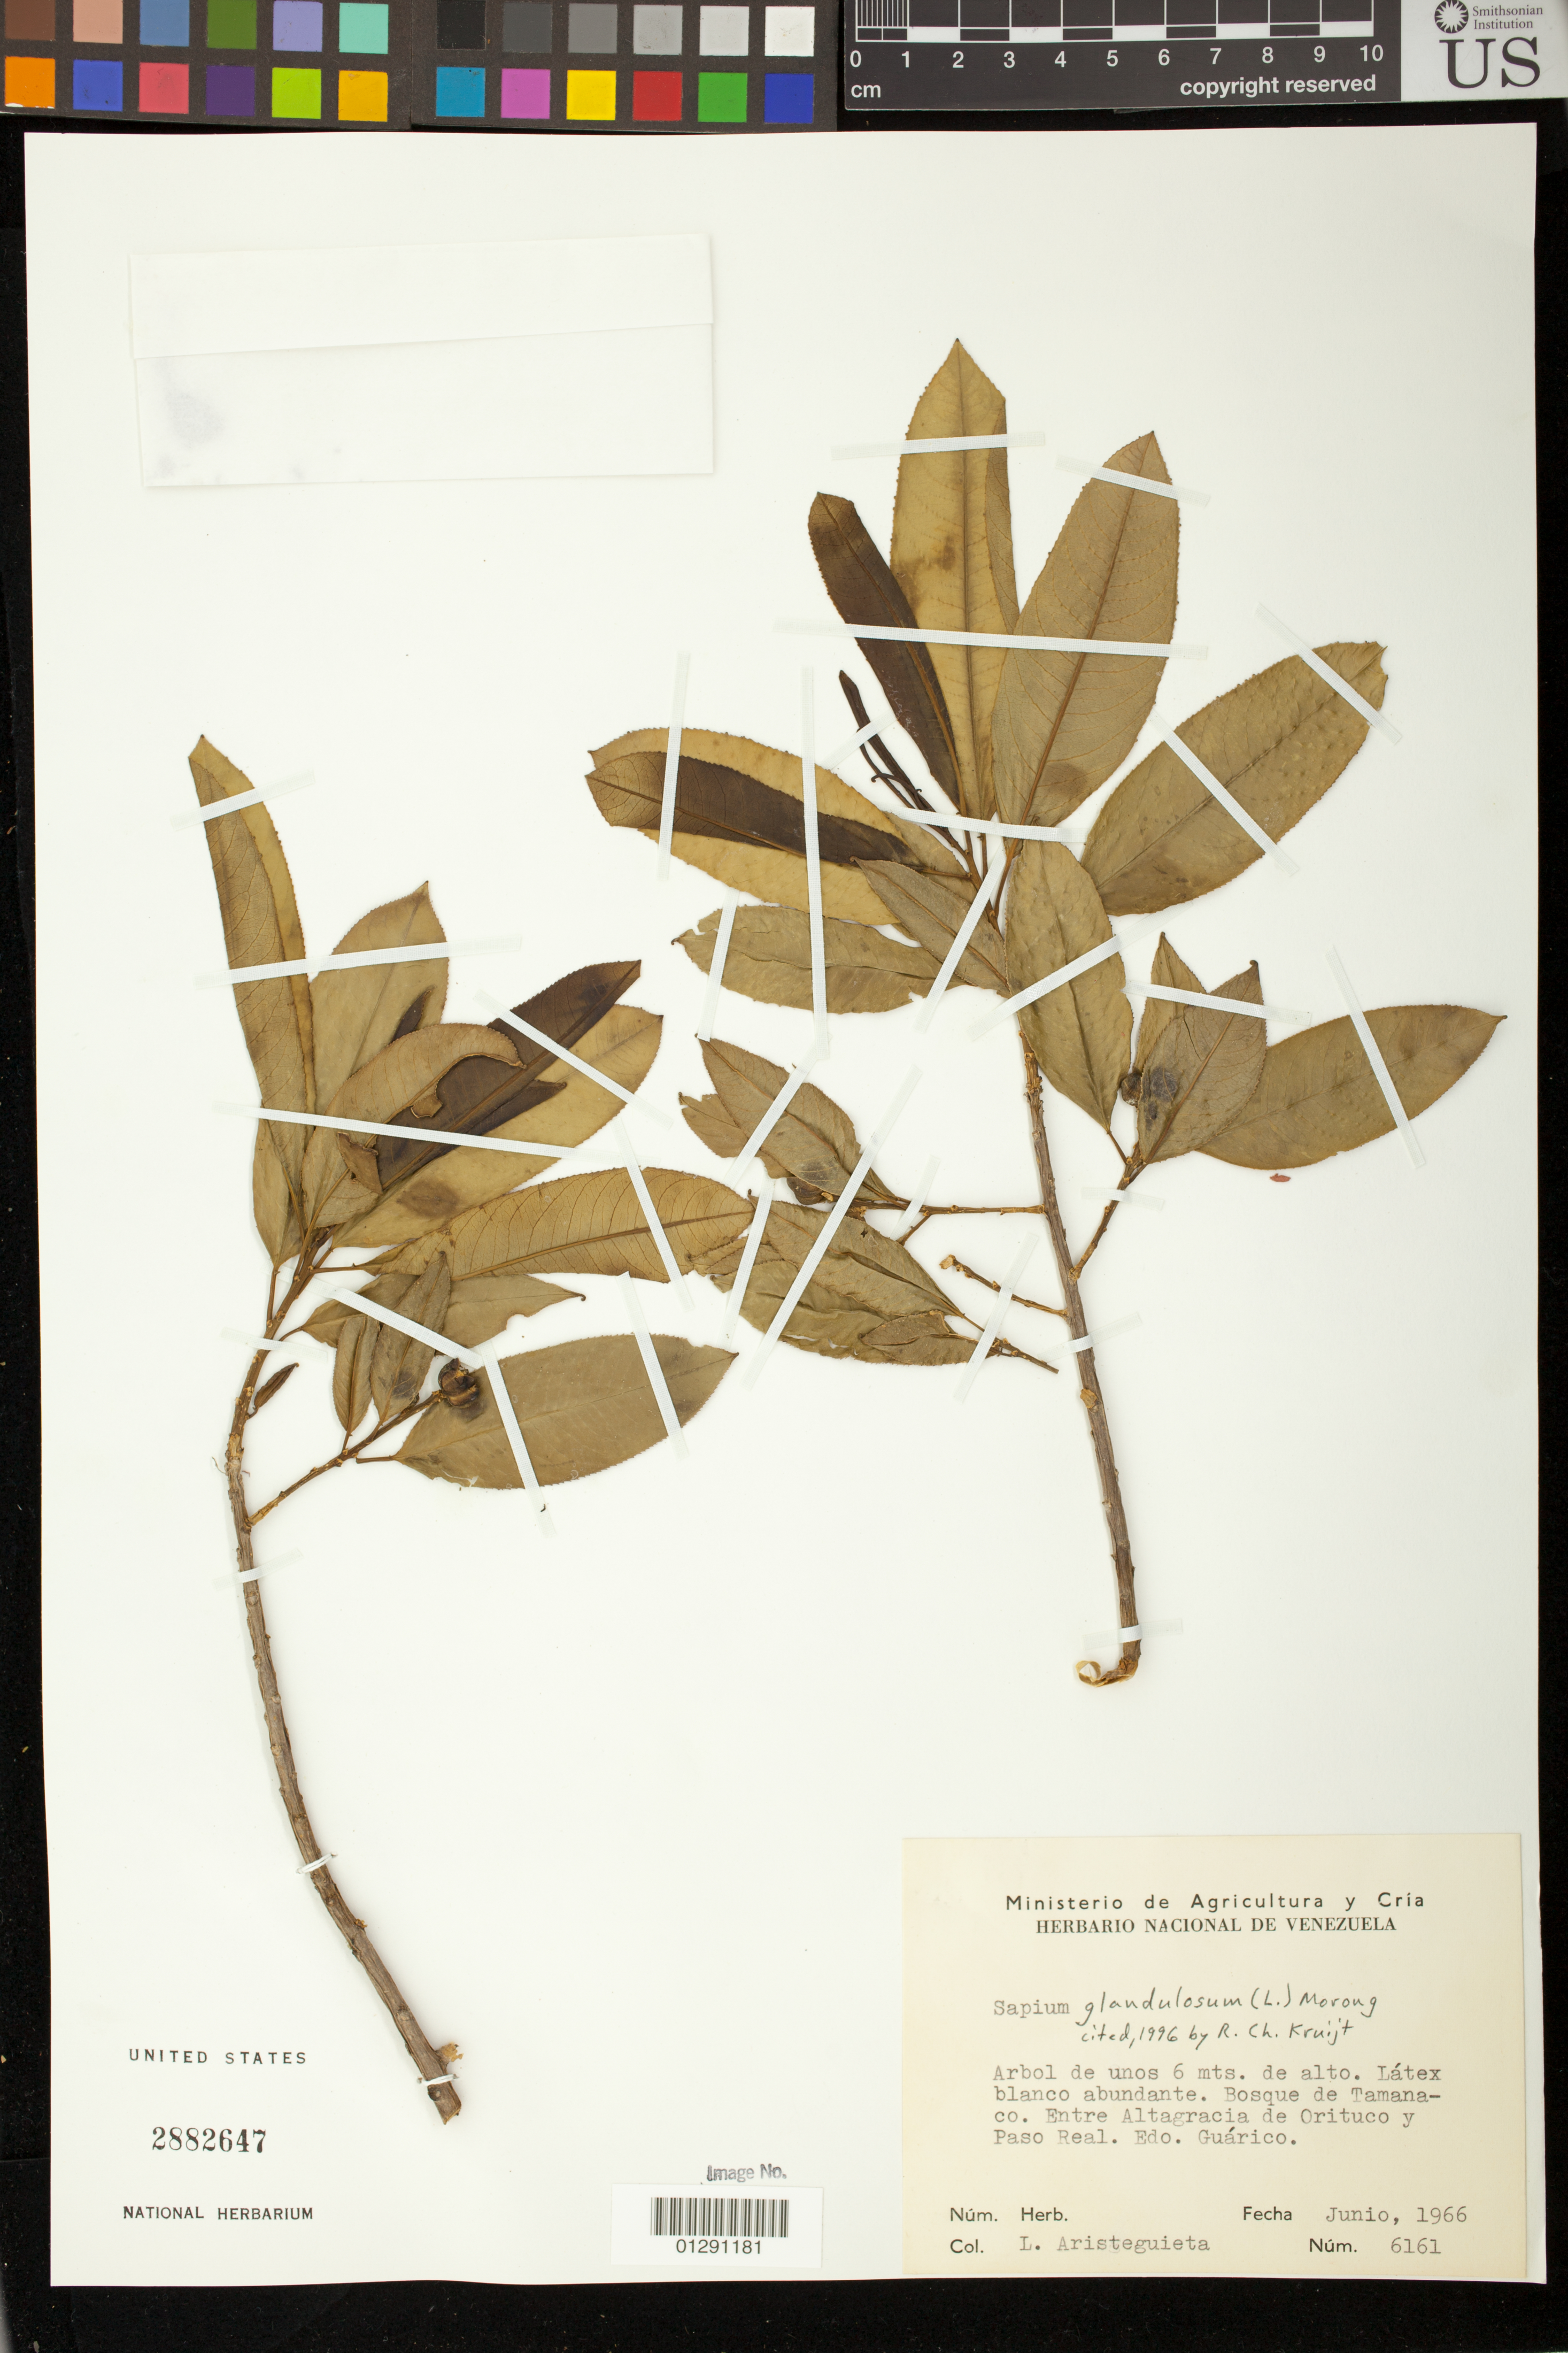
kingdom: Plantae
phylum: Tracheophyta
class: Magnoliopsida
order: Malpighiales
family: Euphorbiaceae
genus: Sapium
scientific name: Sapium glandulatum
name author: (Vell.) Pax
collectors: L. Aristeguieta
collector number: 6161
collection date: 1966-06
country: Venezuela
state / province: Guárico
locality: Entre Altagracia de Orituco y Paso Real.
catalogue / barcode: US 2882647